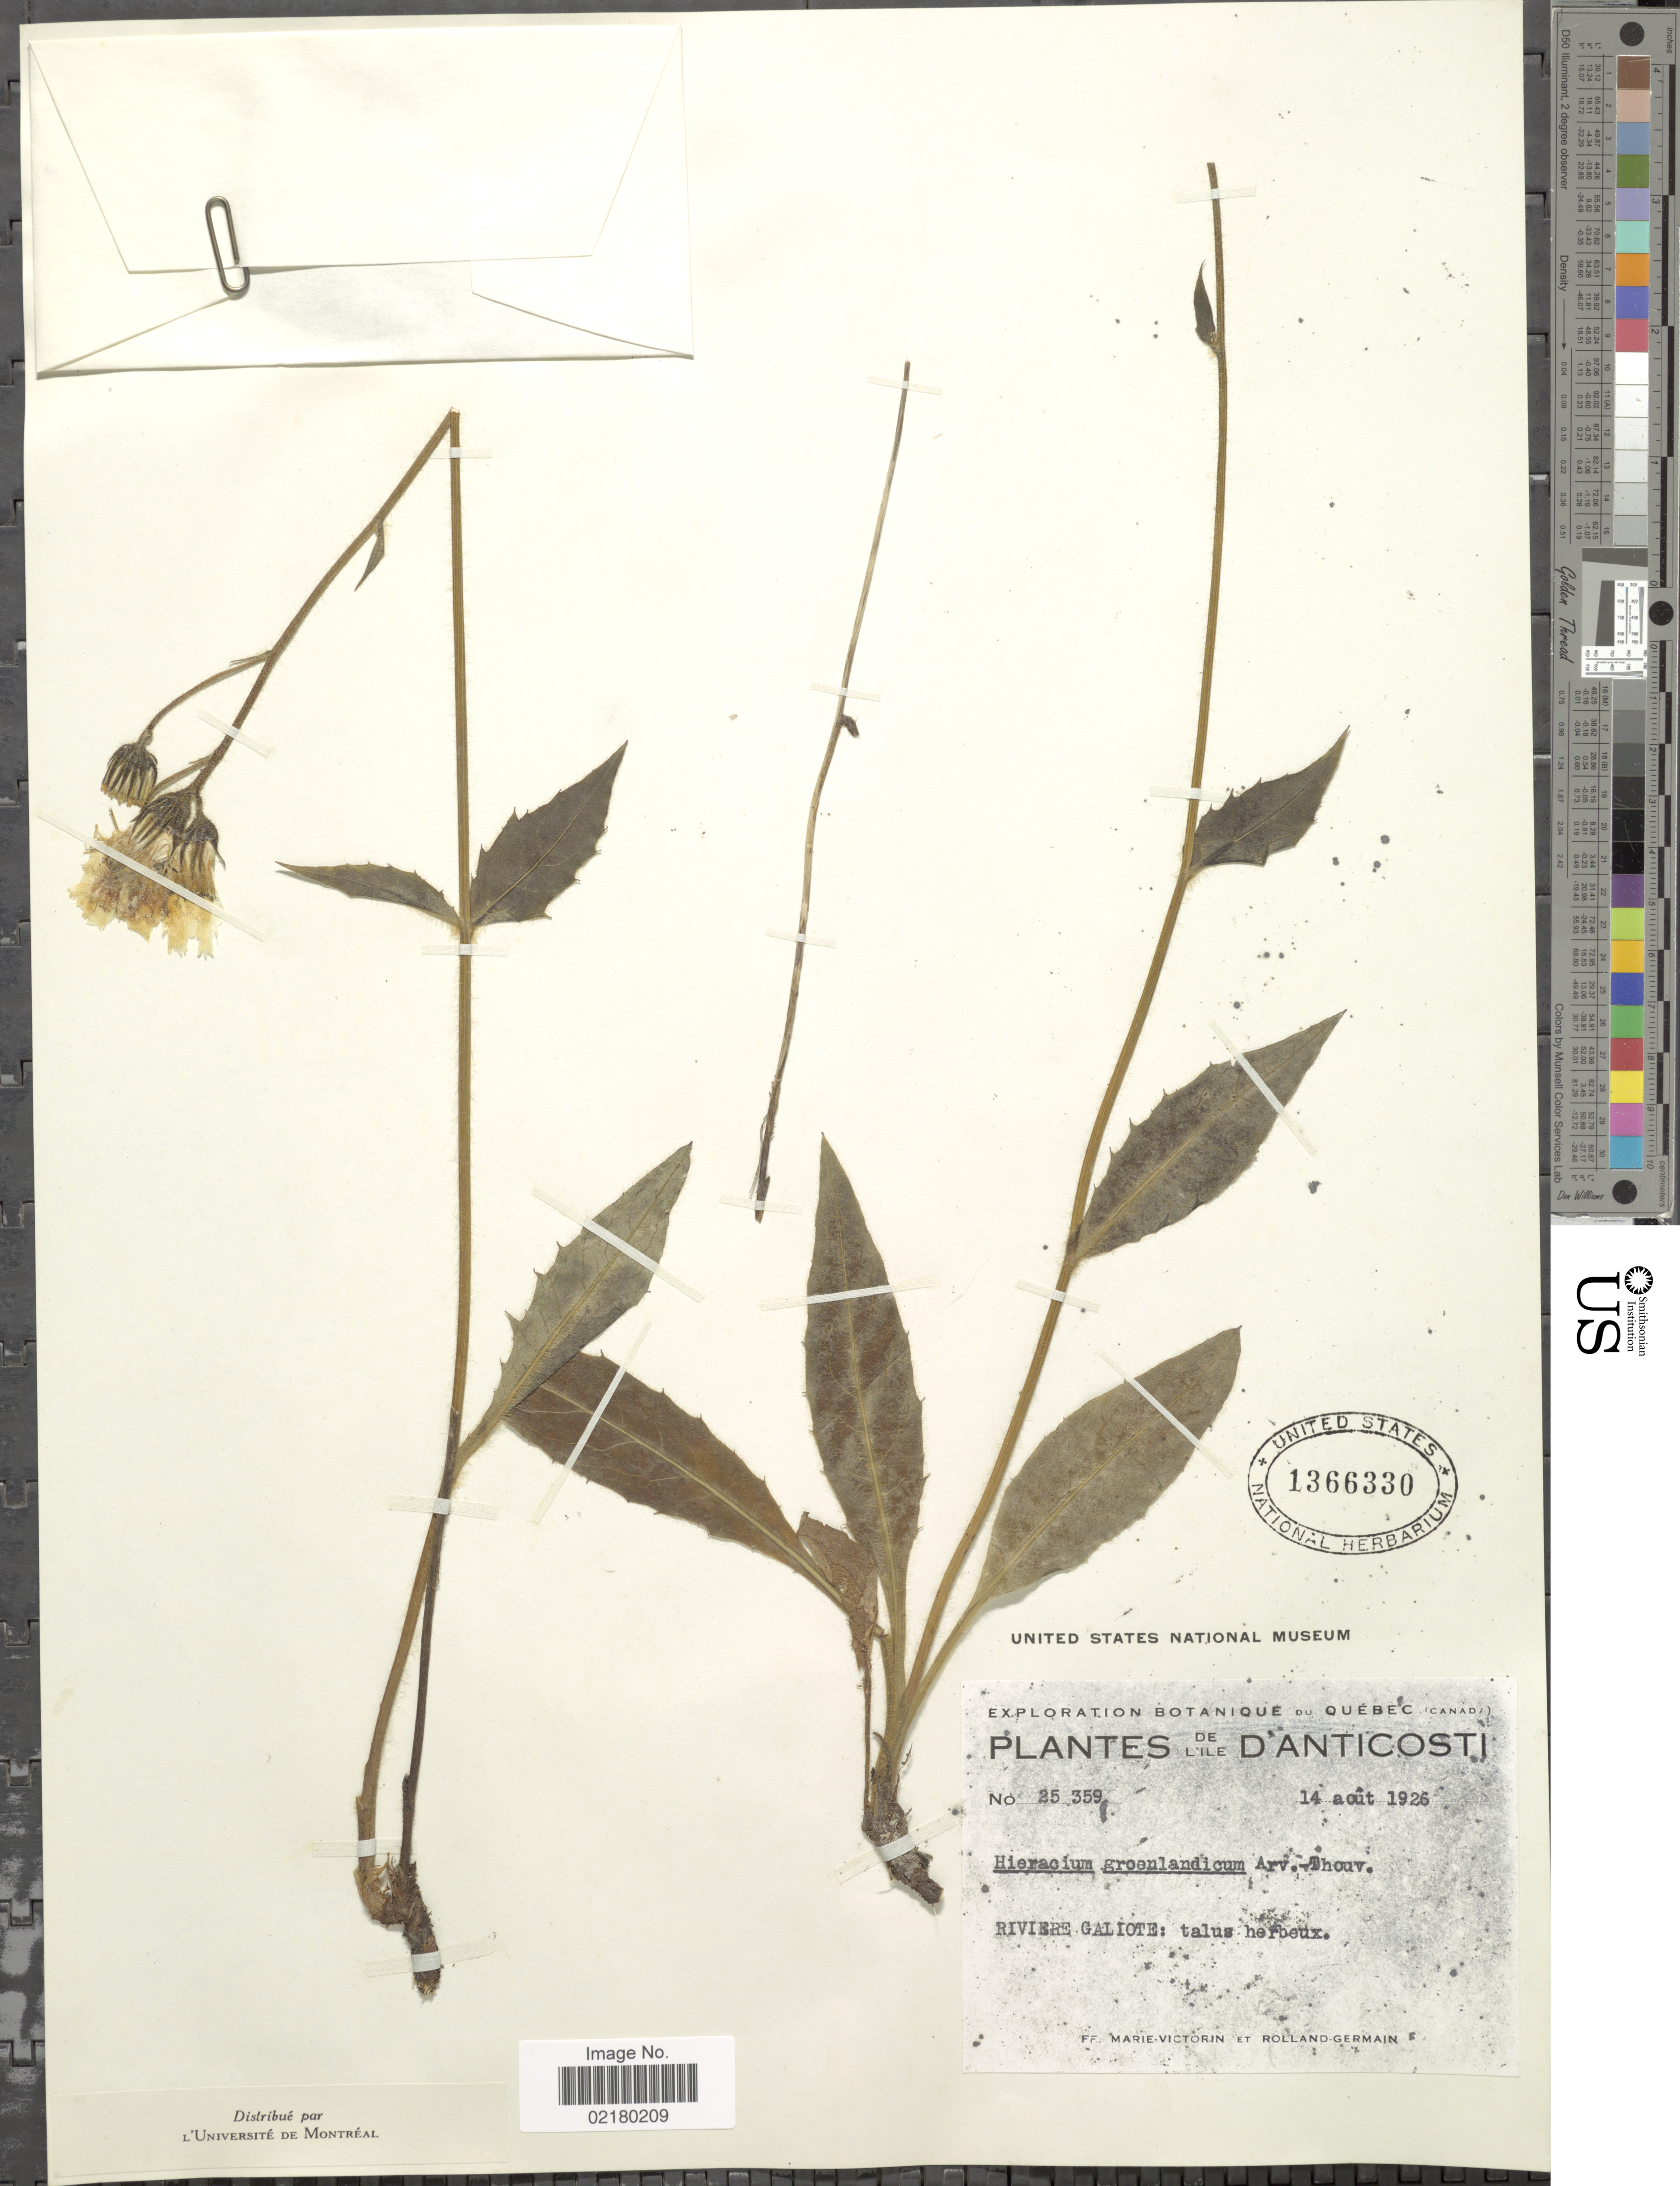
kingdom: Plantae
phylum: Tracheophyta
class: Magnoliopsida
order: Asterales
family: Asteraceae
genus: Hieracium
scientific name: Hieracium lachenalii subsp. cruenifolium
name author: (Dahlst. & Lübeck) Zahn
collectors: F. Marie-Victorin & Rolland-Germain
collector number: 25359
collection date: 1925-08-14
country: Canada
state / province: Quebec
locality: De L'ile D'Anticosti, Riviere Galiote: talus herbeux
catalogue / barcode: US 1366330